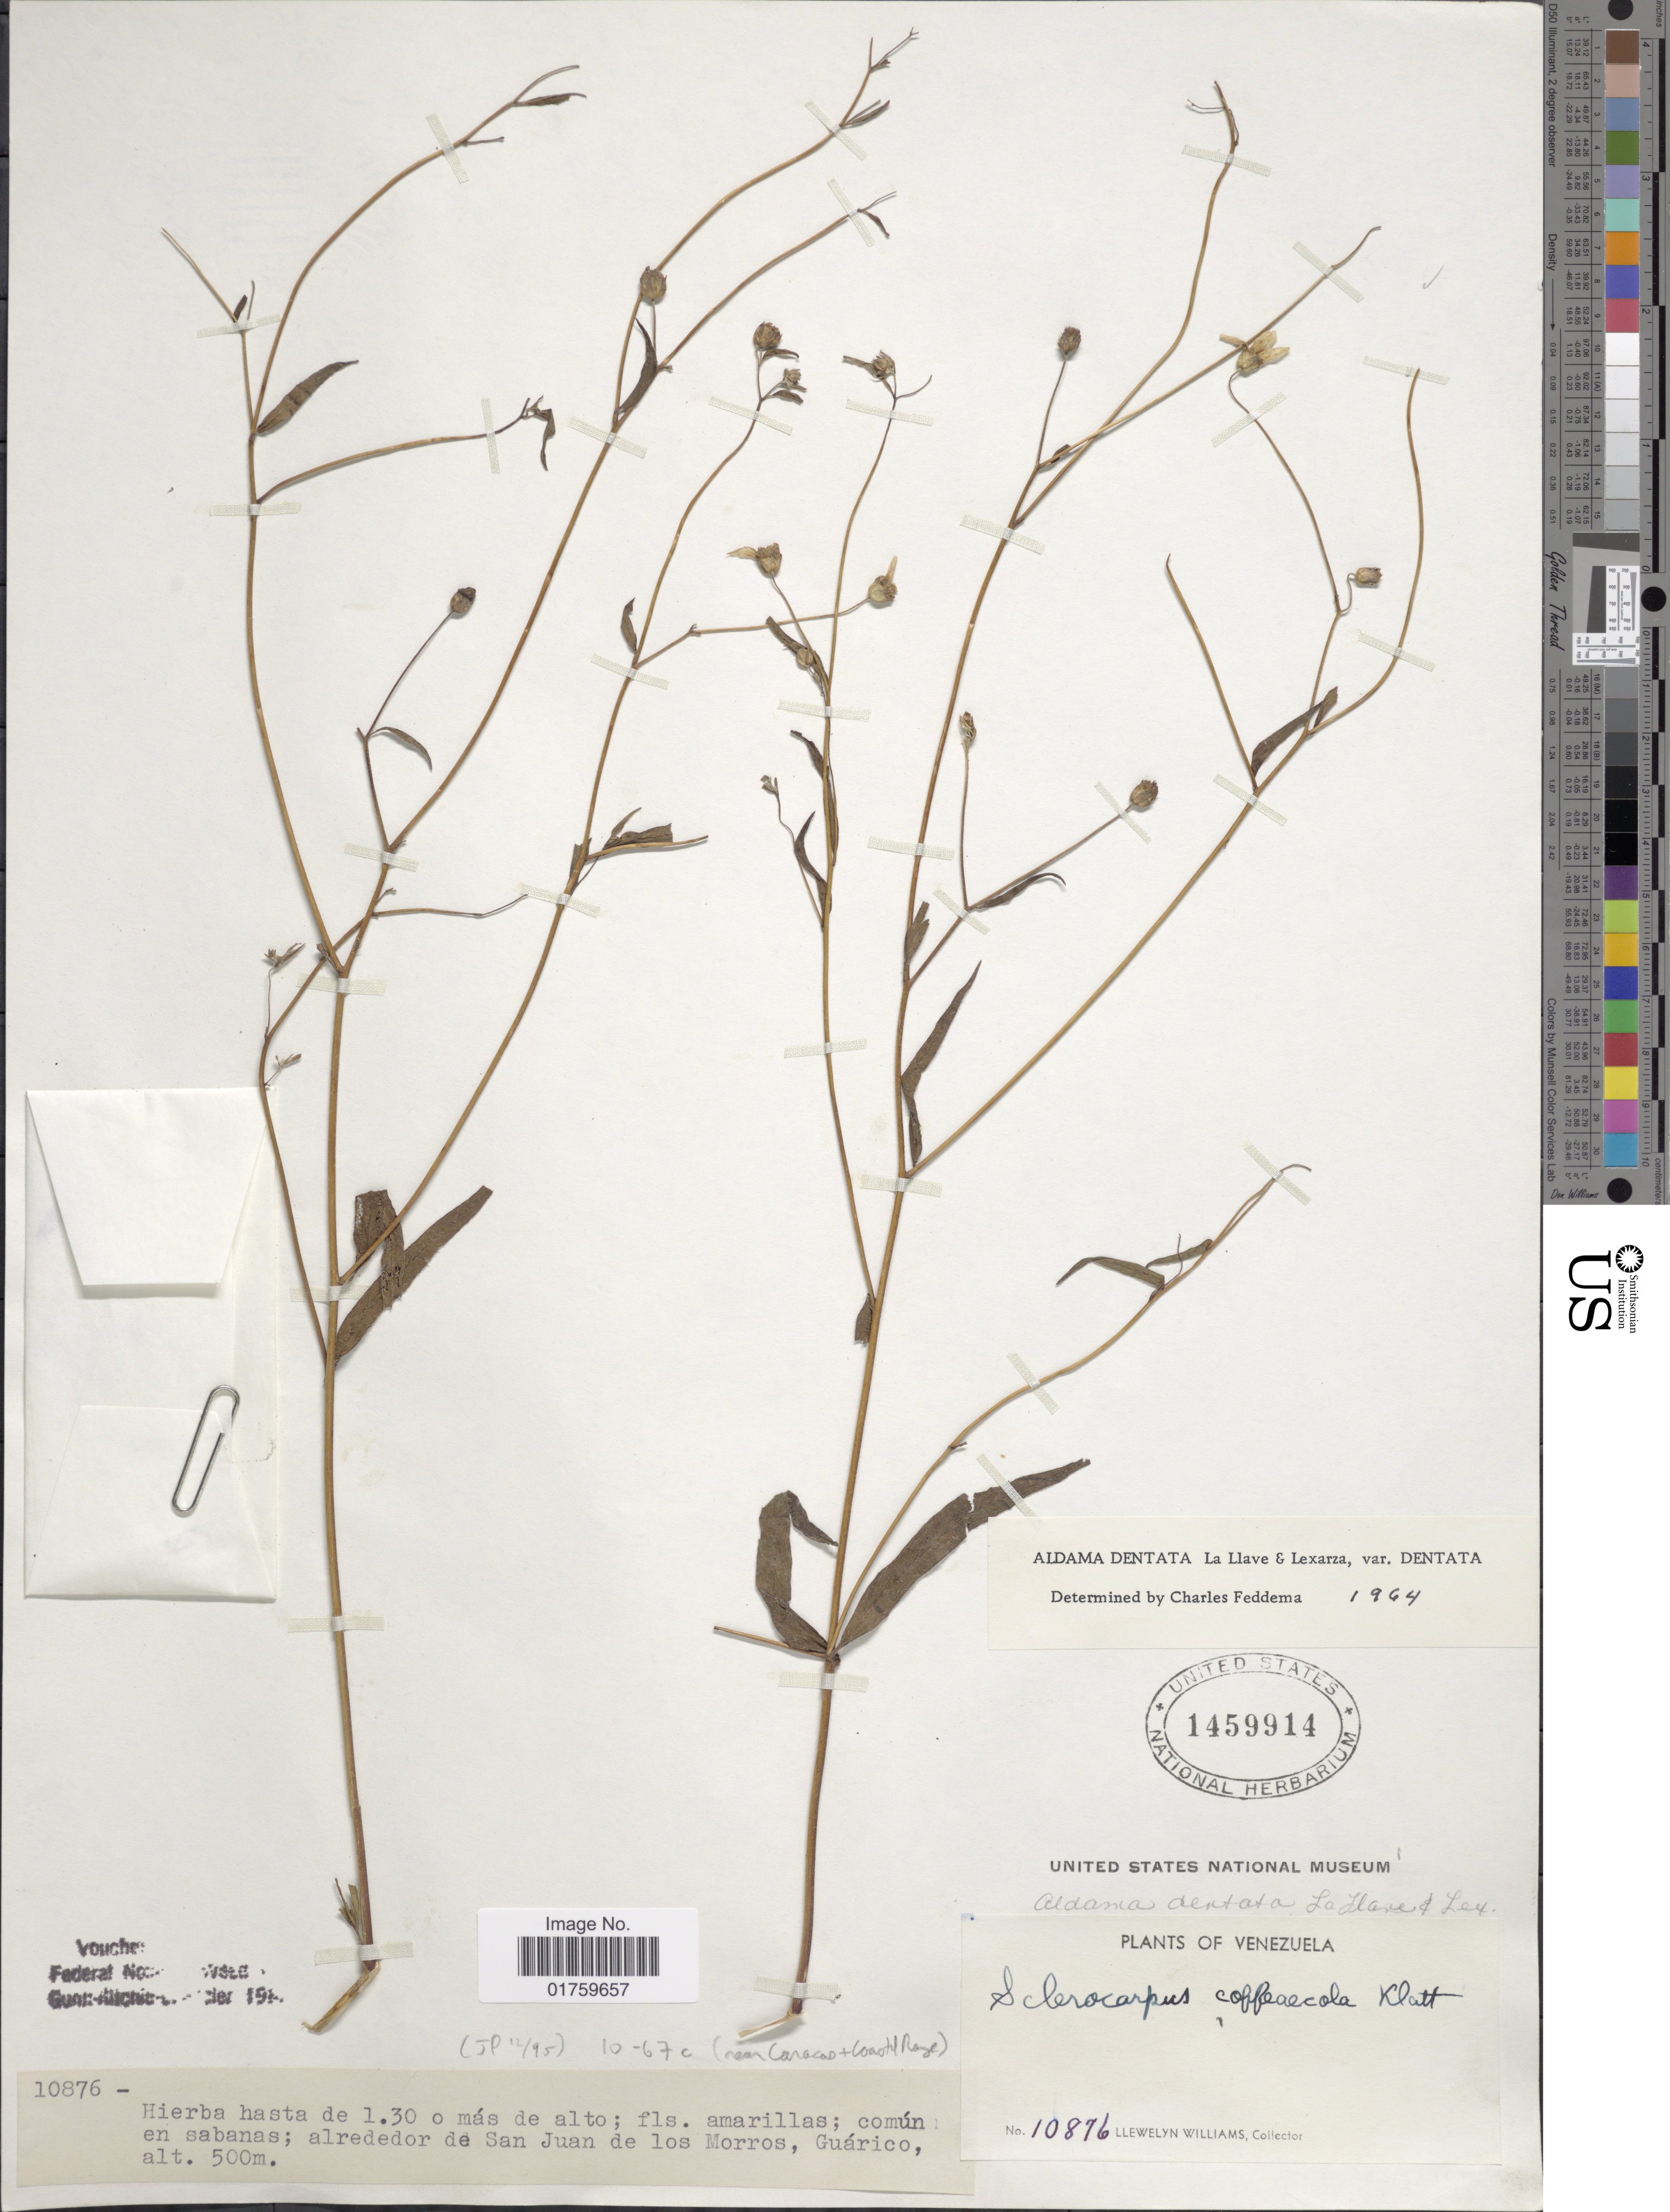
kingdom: Plantae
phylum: Tracheophyta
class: Magnoliopsida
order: Asterales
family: Asteraceae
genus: Aldama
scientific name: Aldama dentata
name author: La Llave ex La Llave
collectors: Ll. Williams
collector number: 10876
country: Venezuela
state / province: Guárico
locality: Alrededores de San Juan de los Morros.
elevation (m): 500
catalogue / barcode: US 1459914